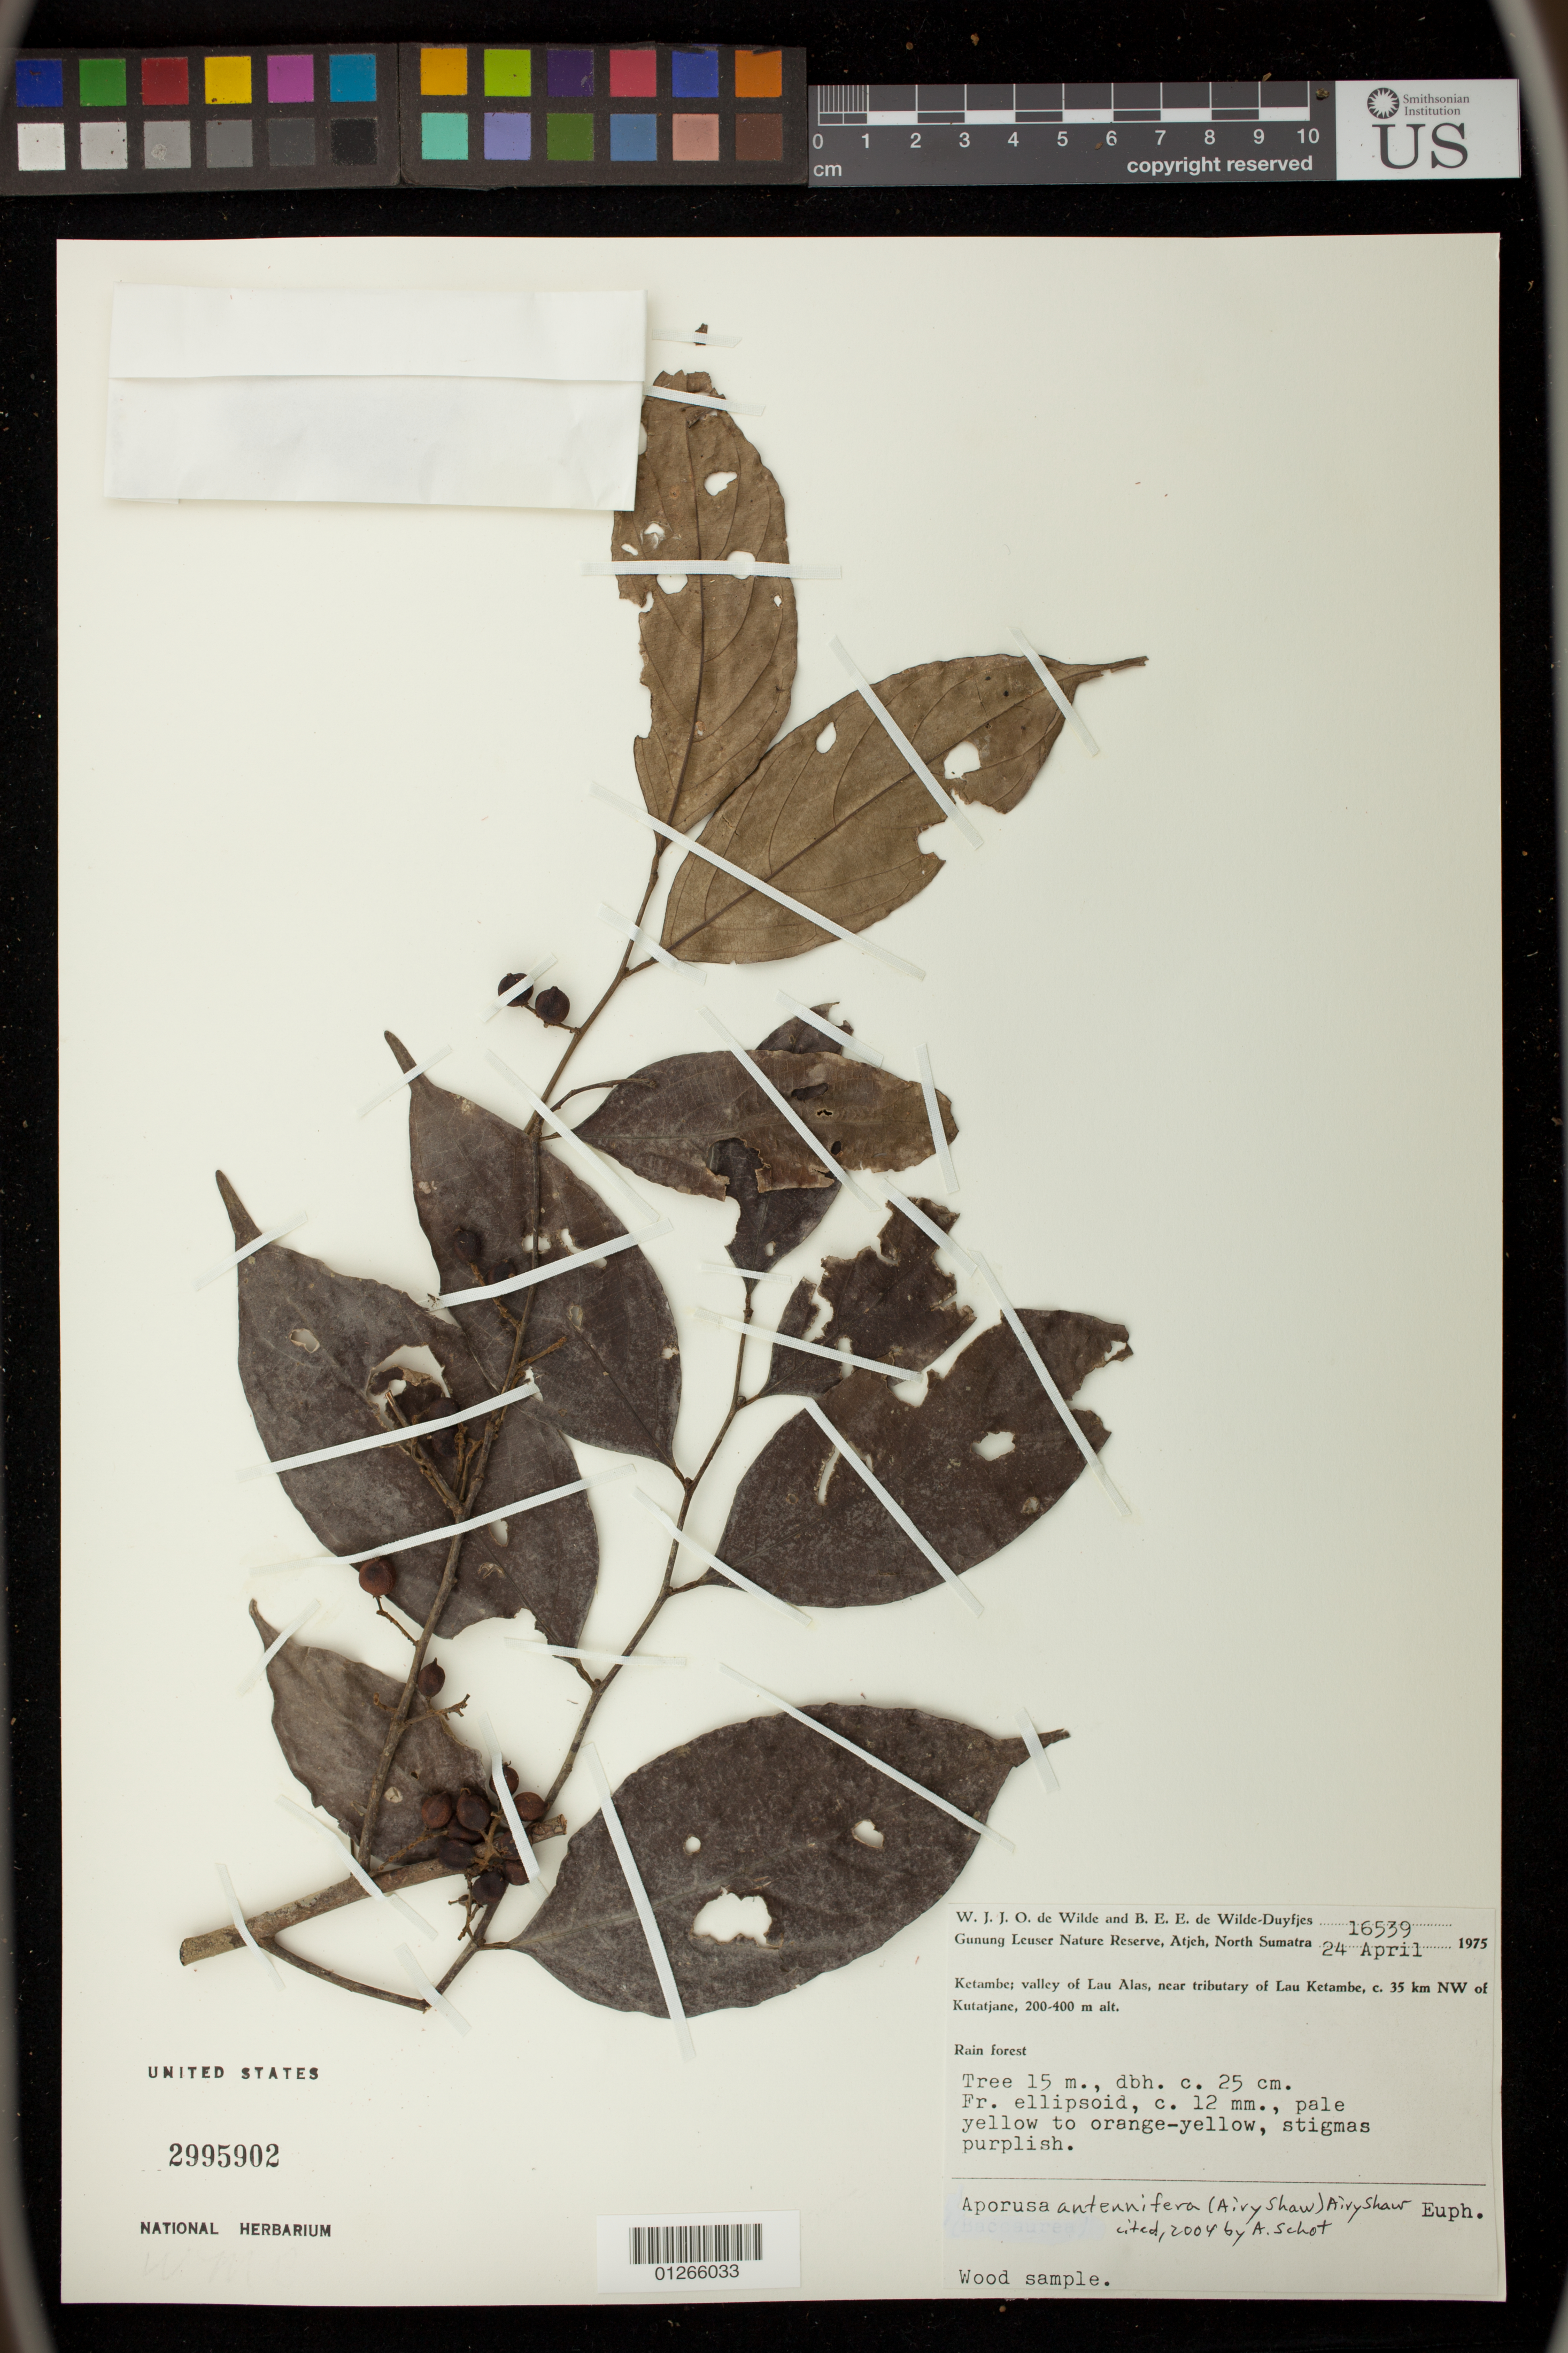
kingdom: Plantae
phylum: Tracheophyta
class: Magnoliopsida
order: Malpighiales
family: Phyllanthaceae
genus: Aporosa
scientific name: Aporosa antennifera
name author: (Airy Shaw) Airy Shaw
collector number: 16539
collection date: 1975-04-24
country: Indonesia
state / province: Sumatra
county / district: Sumatera Utara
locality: Gunung Leuser Nature Reserve, Atjeh, North Sumatra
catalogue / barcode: US 2995902